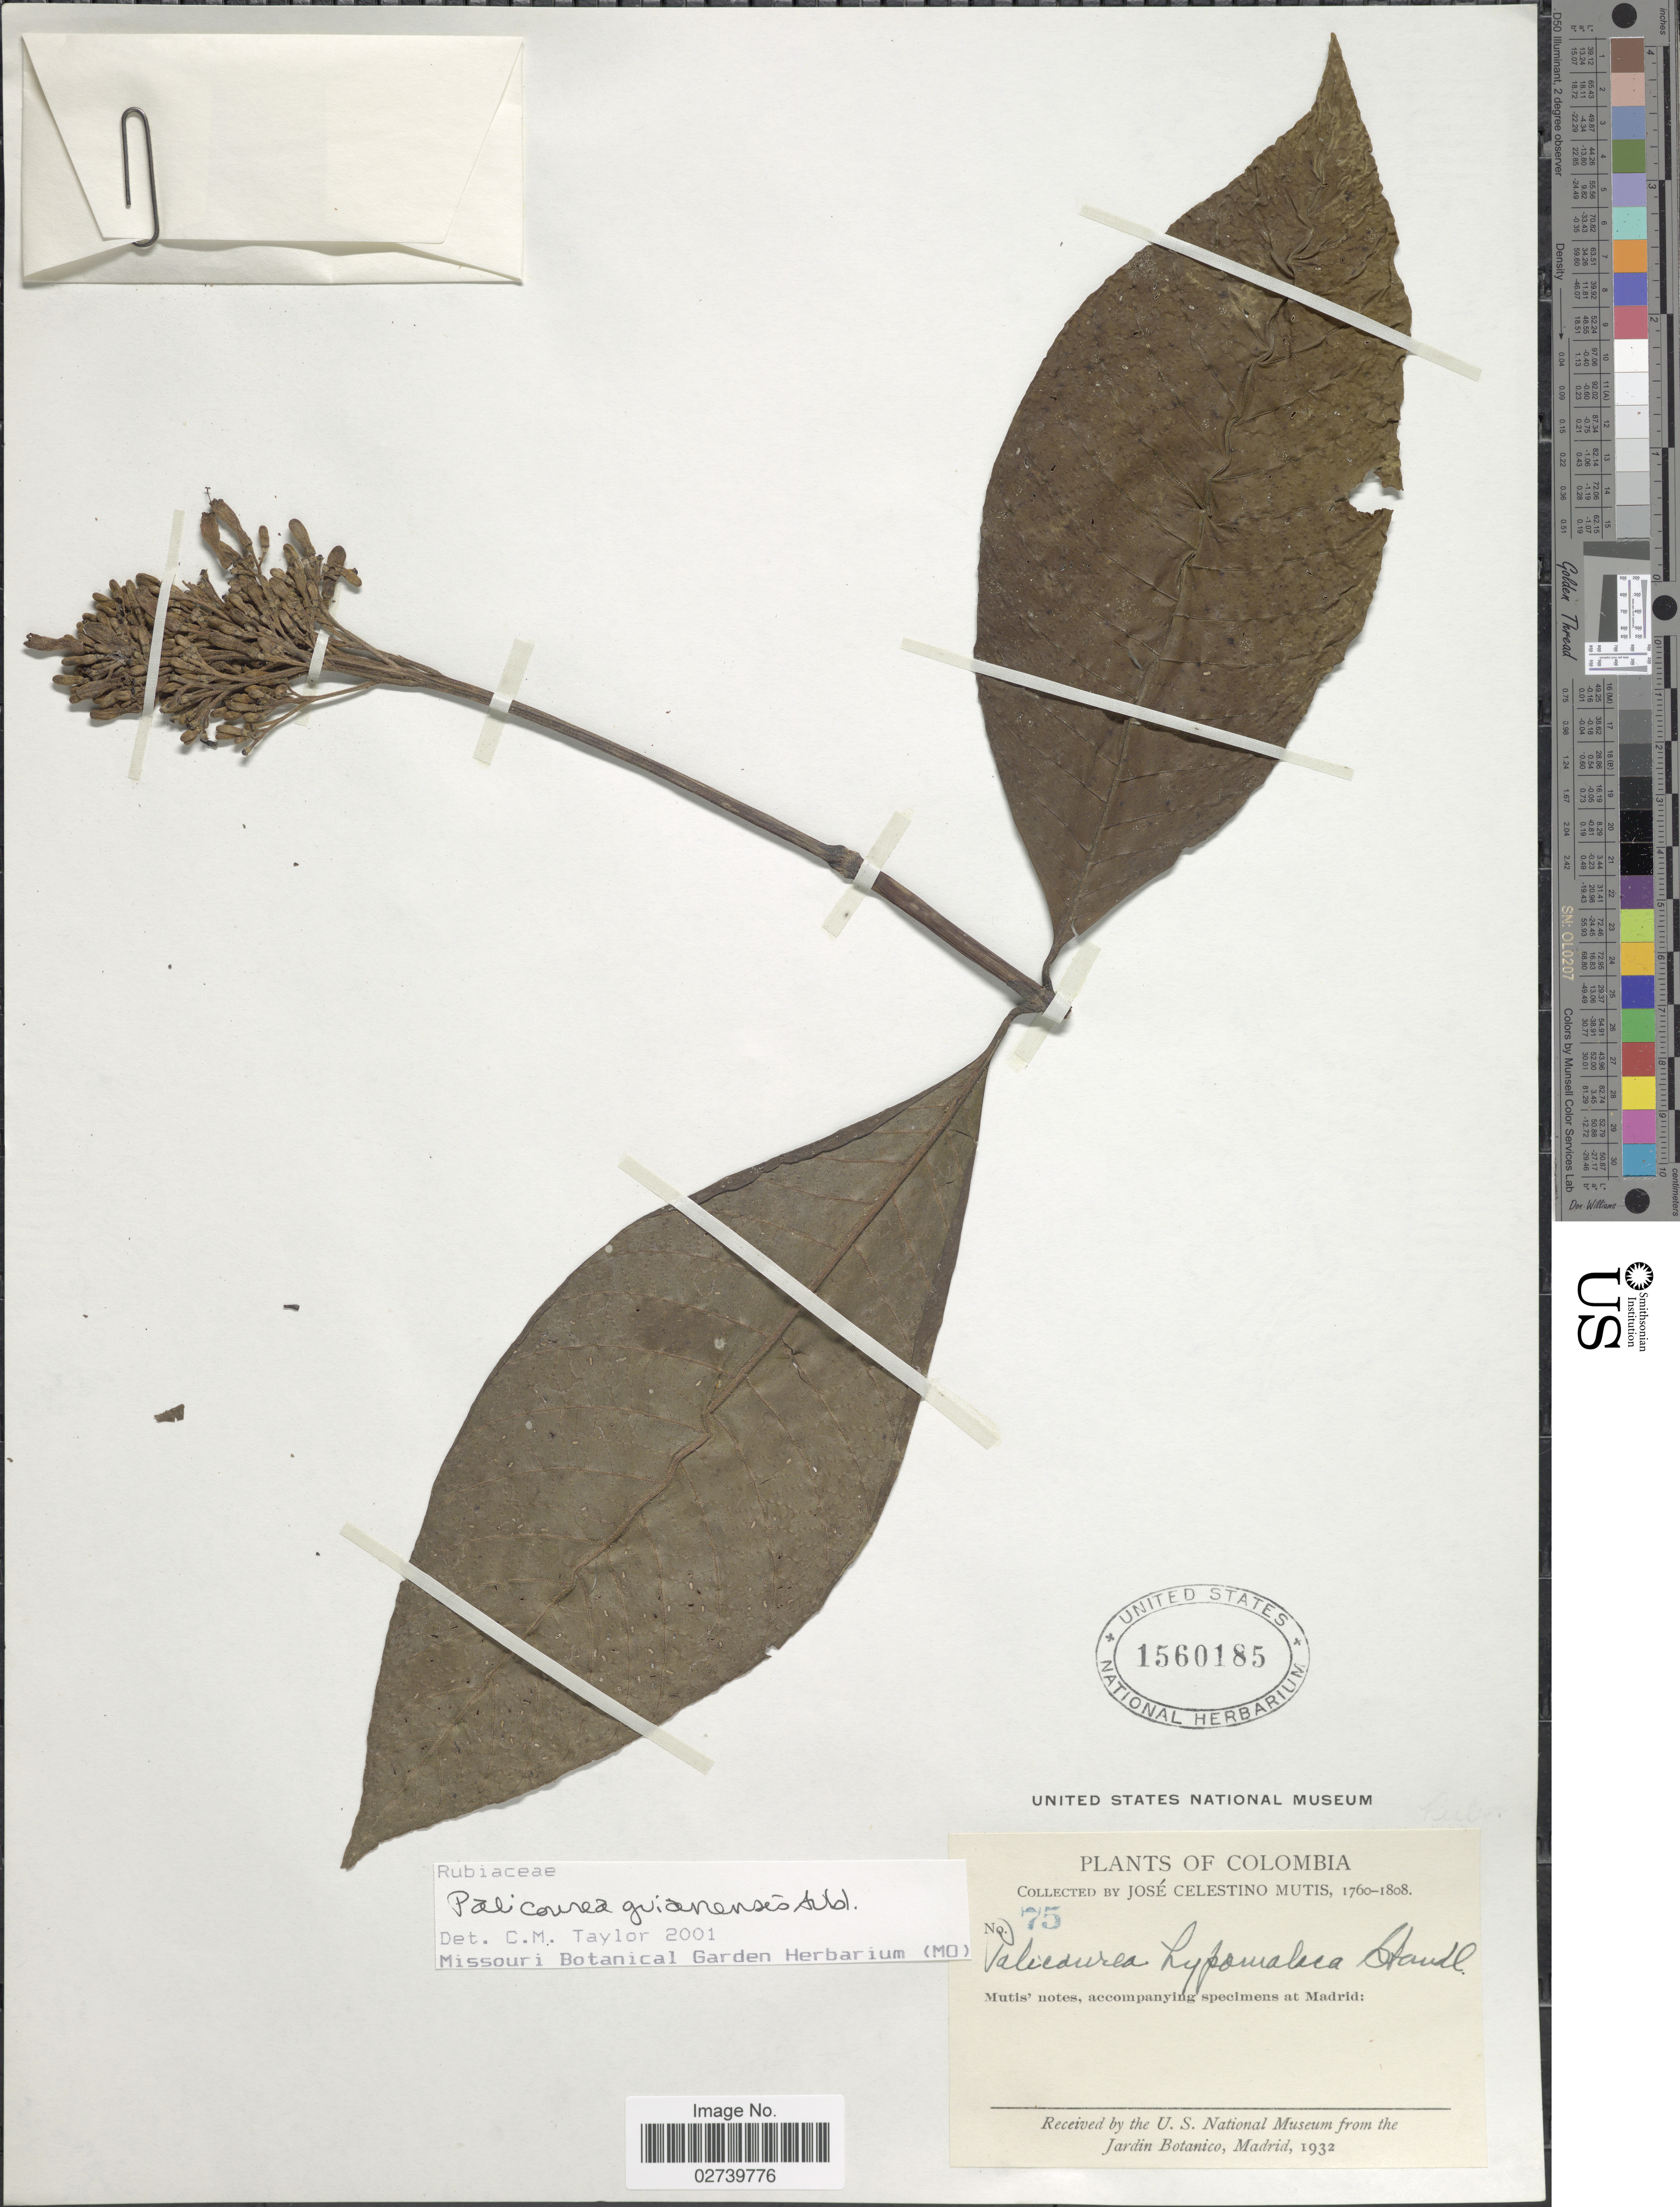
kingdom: Plantae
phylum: Tracheophyta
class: Magnoliopsida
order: Gentianales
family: Rubiaceae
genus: Palicourea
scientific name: Palicourea guianensis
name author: Aubl.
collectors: J. C. B. Mutis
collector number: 75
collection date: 1760/1808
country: Colombia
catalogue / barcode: US 1560185